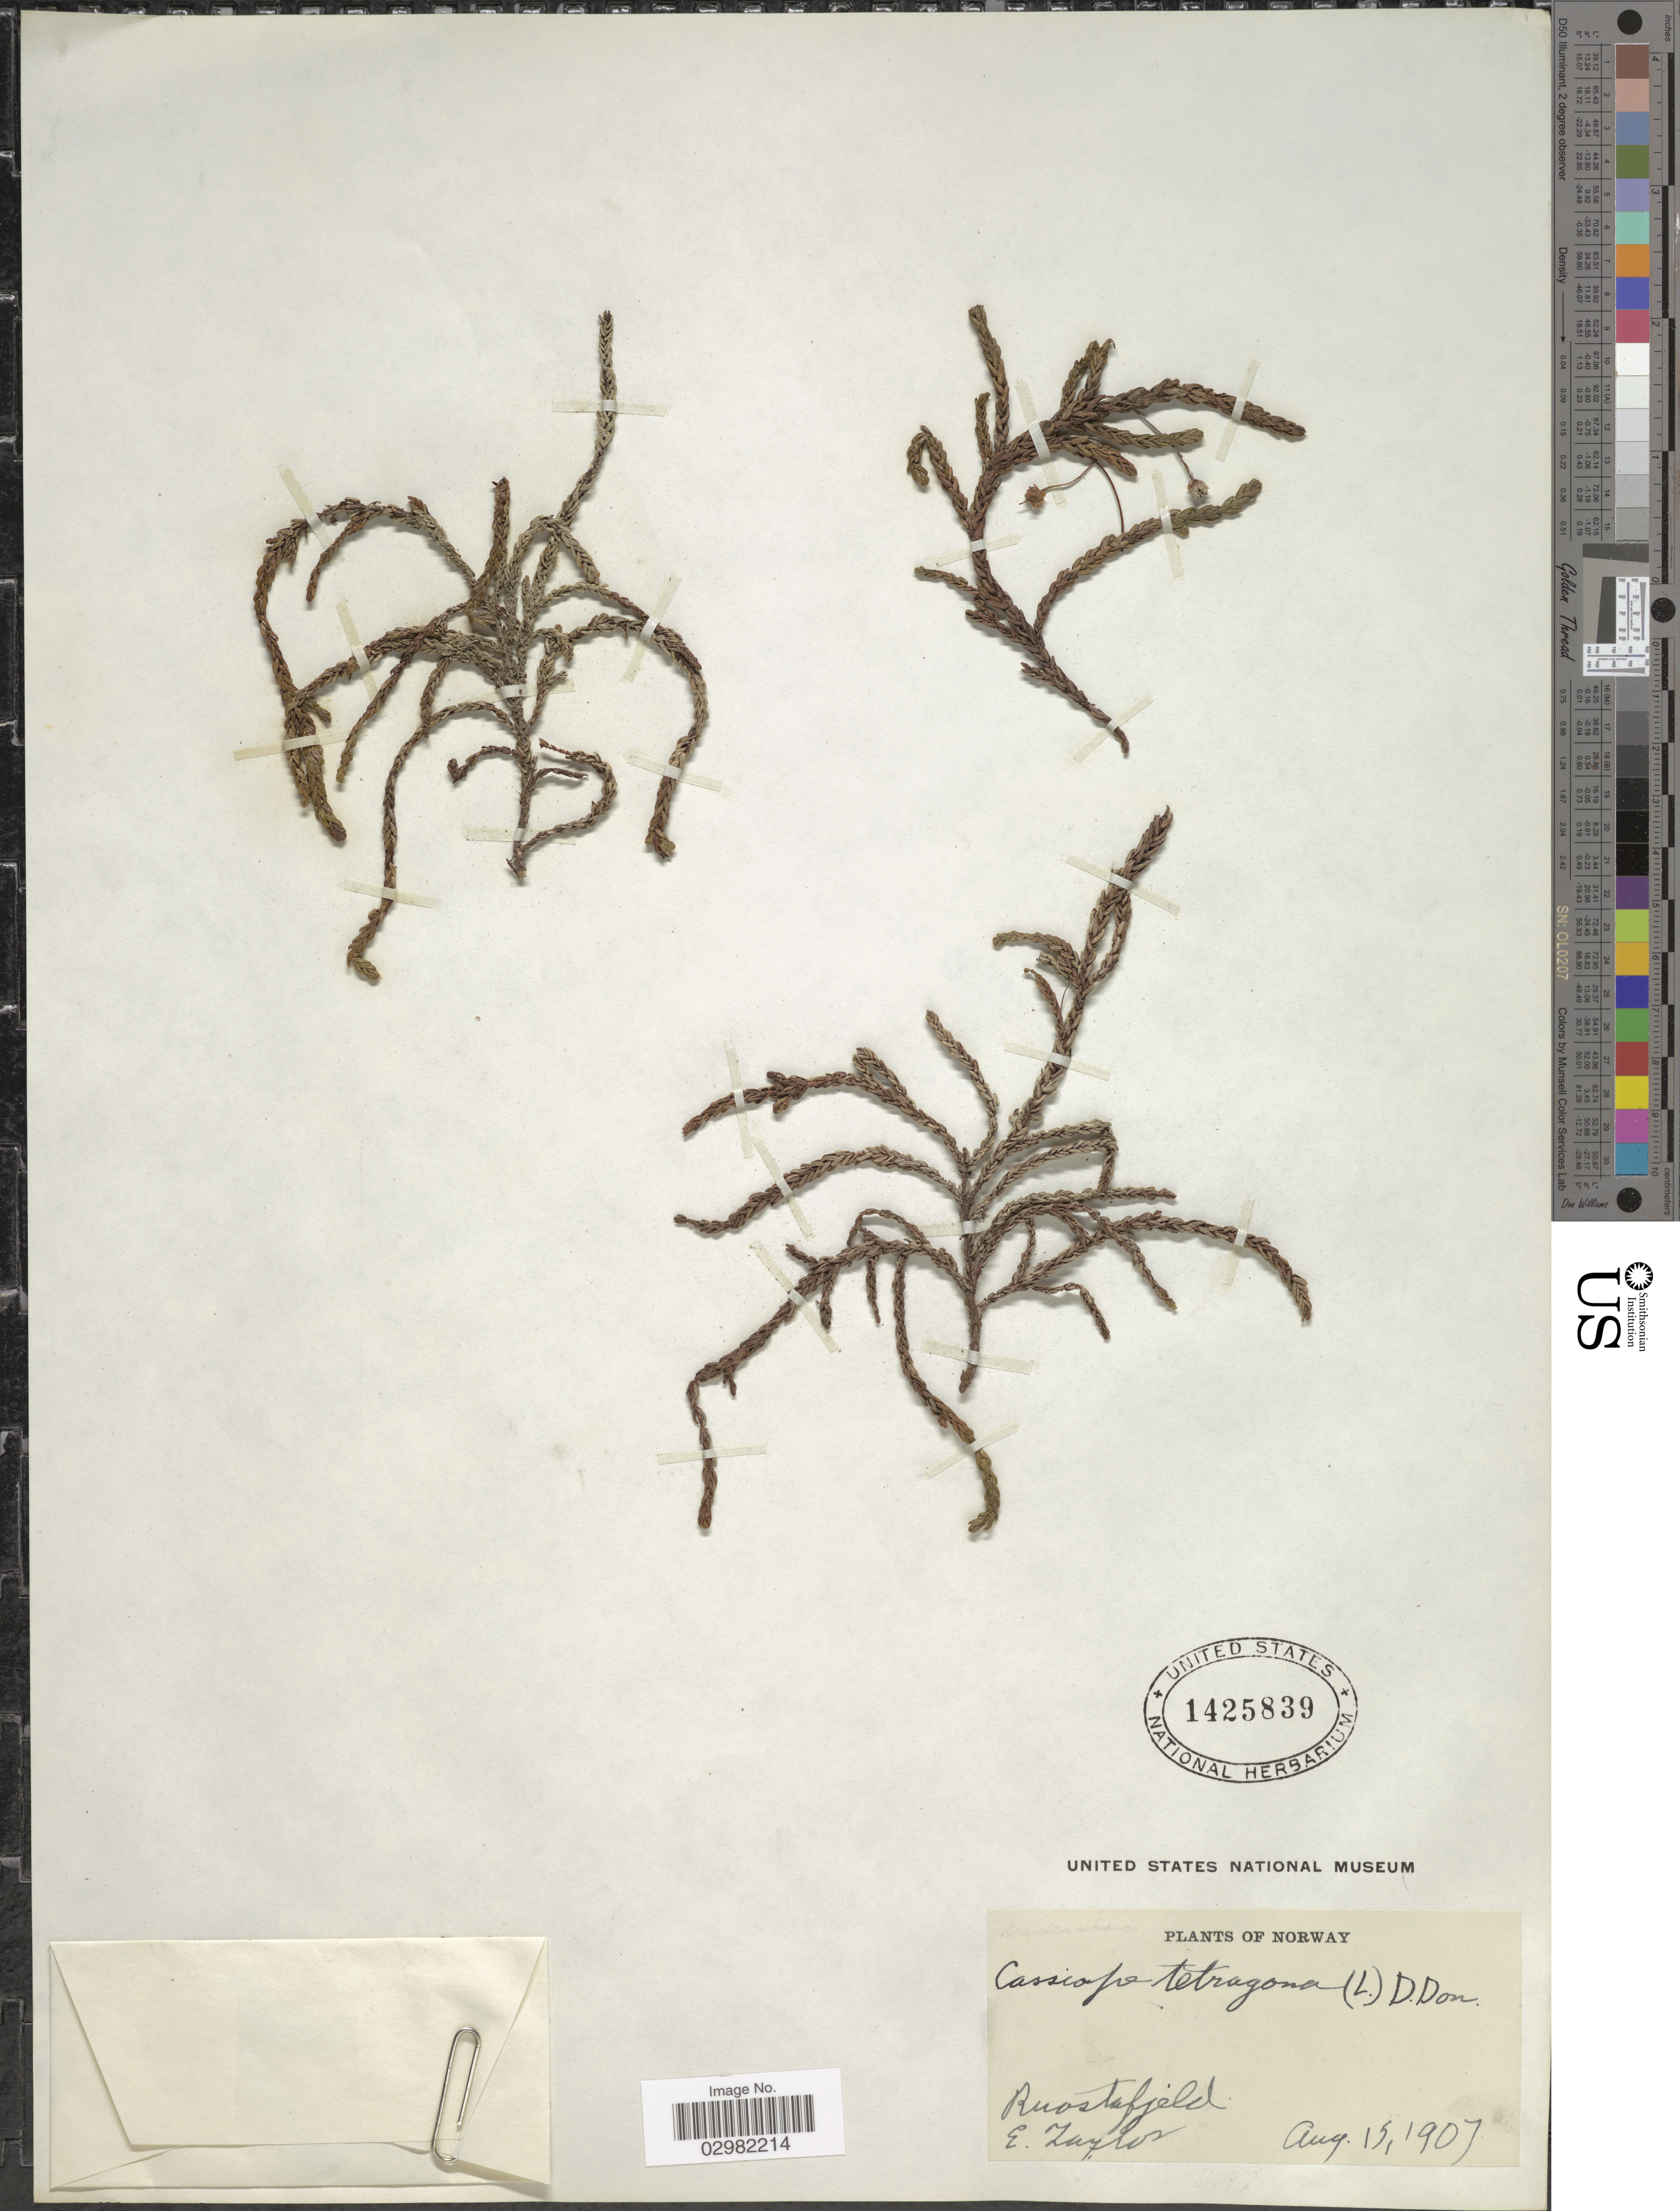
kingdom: Plantae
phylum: Tracheophyta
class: Magnoliopsida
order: Ericales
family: Ericaceae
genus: Cassiope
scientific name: Cassiope tetragona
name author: (L.) D. Don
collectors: E. Taylor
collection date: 1907-08-15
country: Norway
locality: Ruostafjeld.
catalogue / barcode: US 1425839